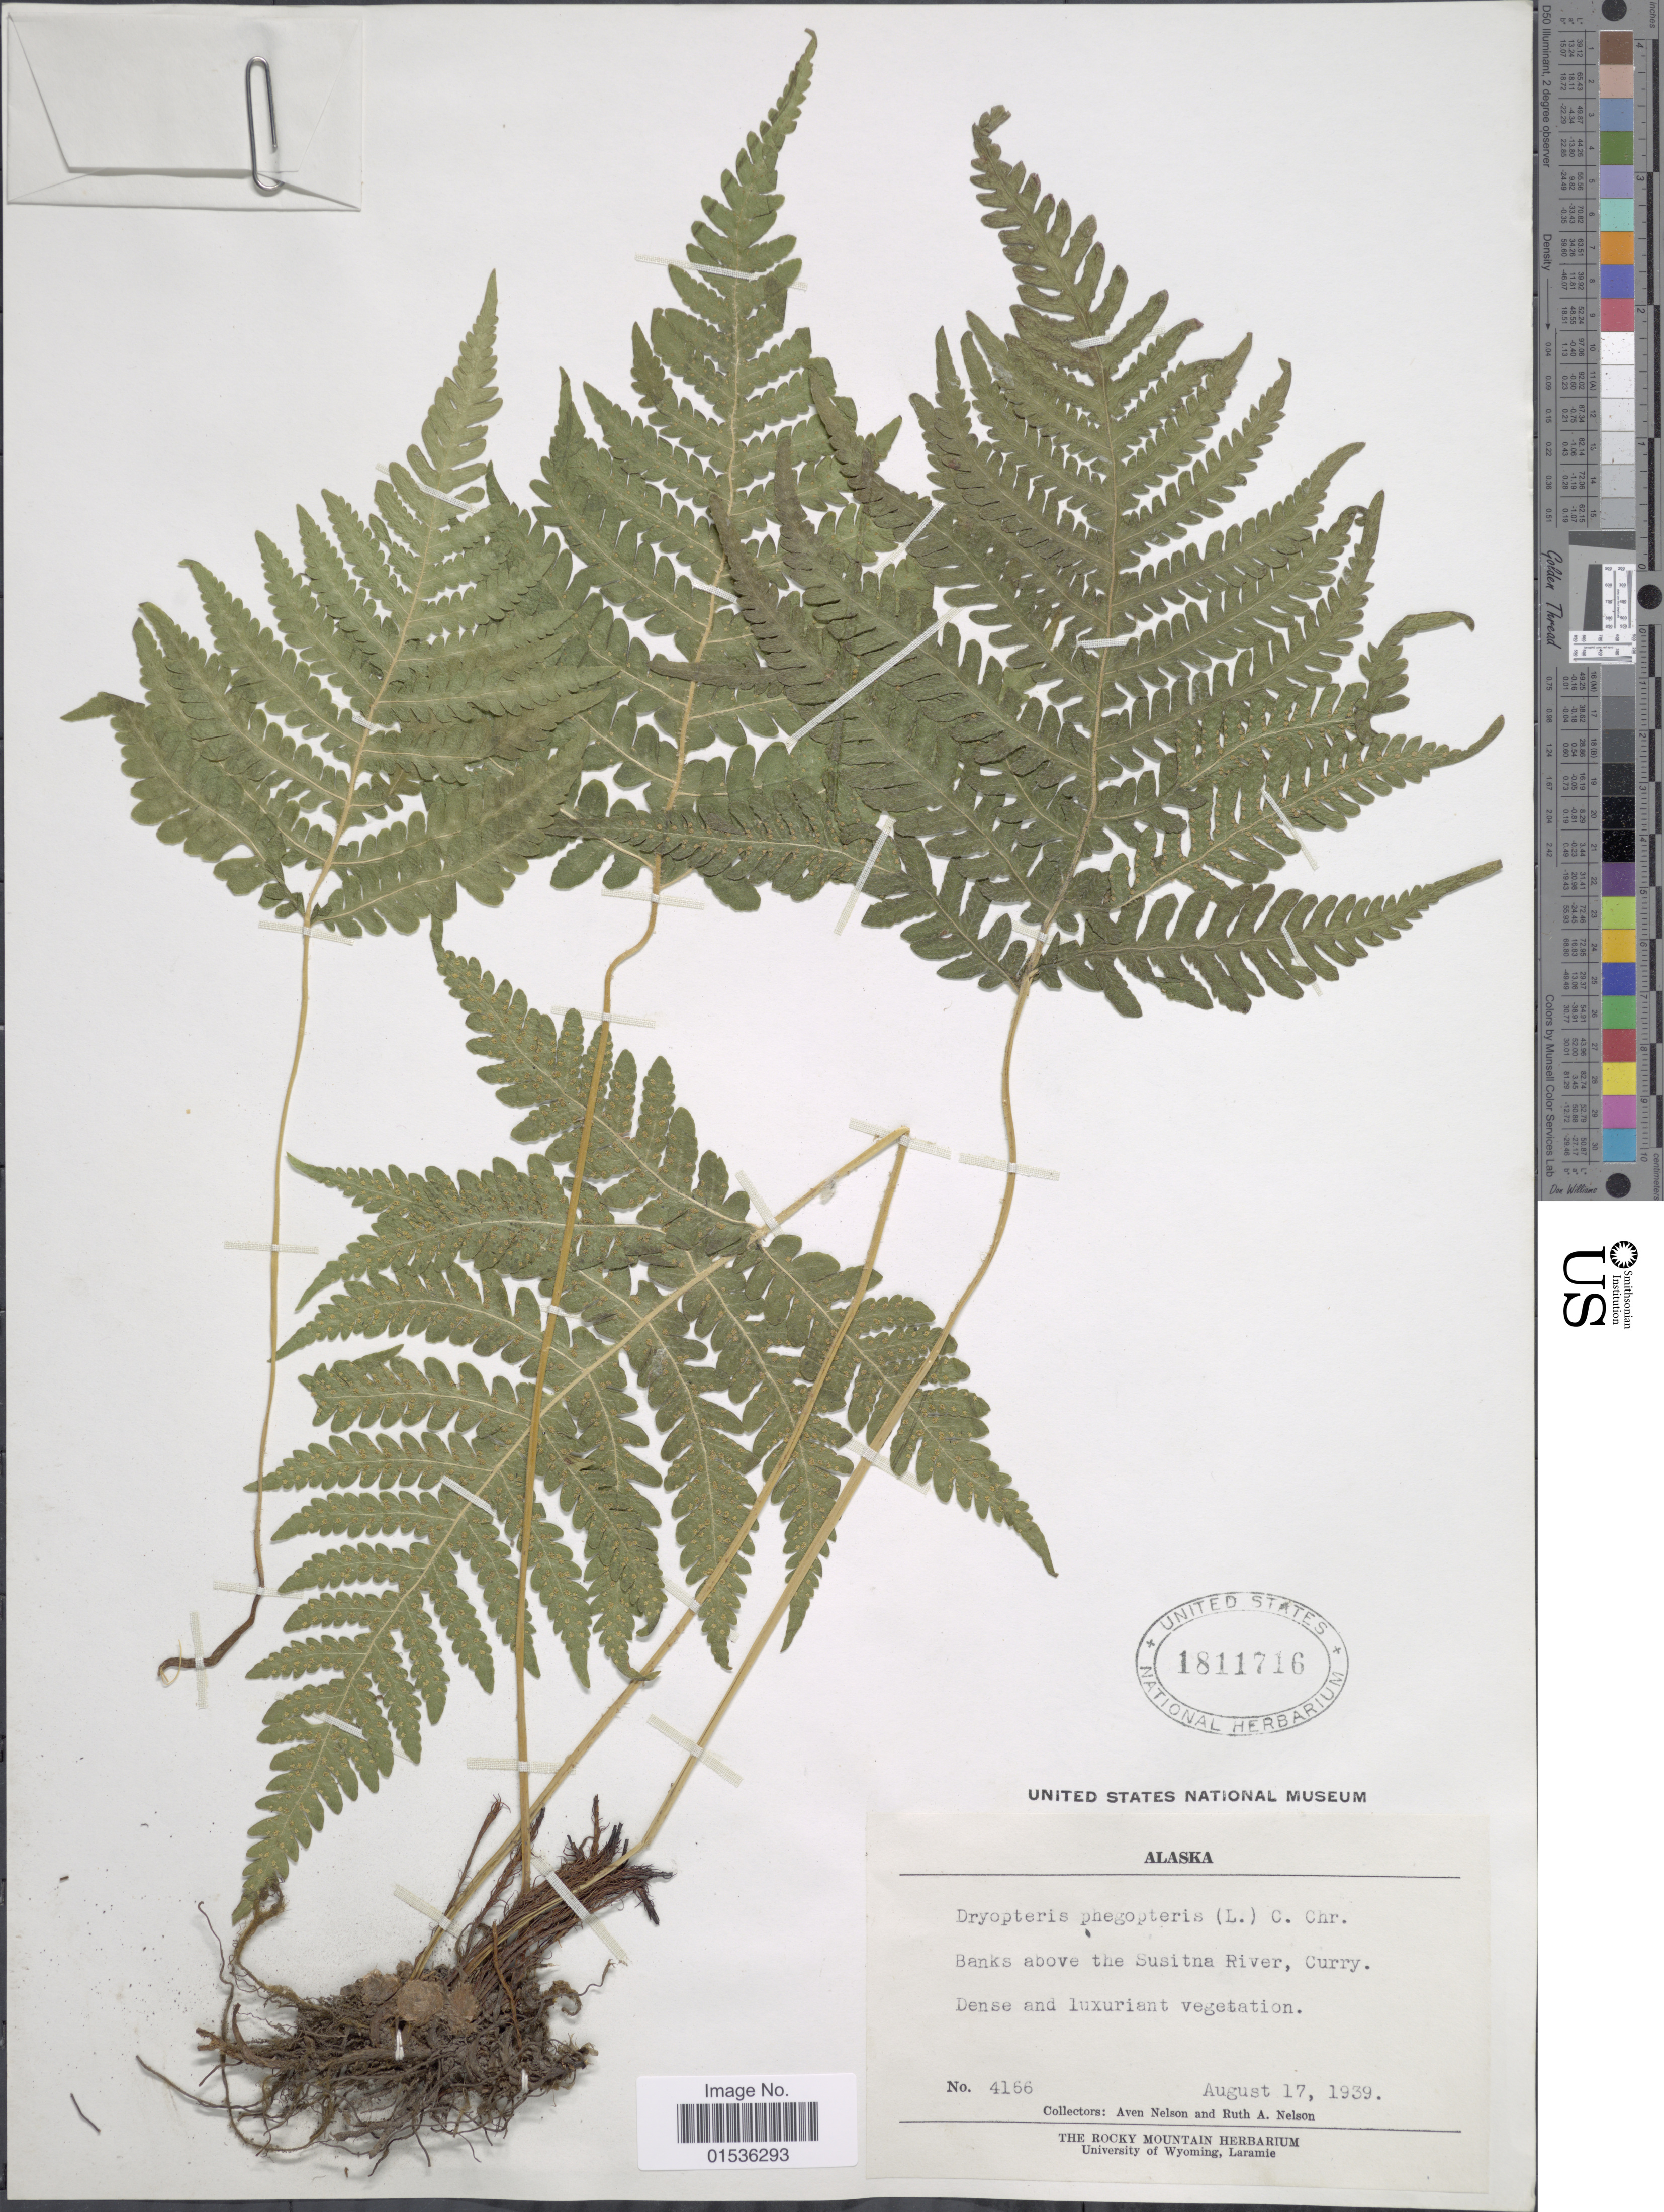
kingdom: Plantae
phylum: Tracheophyta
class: Polypodiopsida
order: Polypodiales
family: Thelypteridaceae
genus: Phegopteris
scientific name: Phegopteris connectilis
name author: (Michx.) Watt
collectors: A. Nelson & R. A. Nelson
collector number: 4166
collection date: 1939-08-17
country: United States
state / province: Alaska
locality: Banks above the Susitna River, Curry.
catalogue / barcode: US 1811716